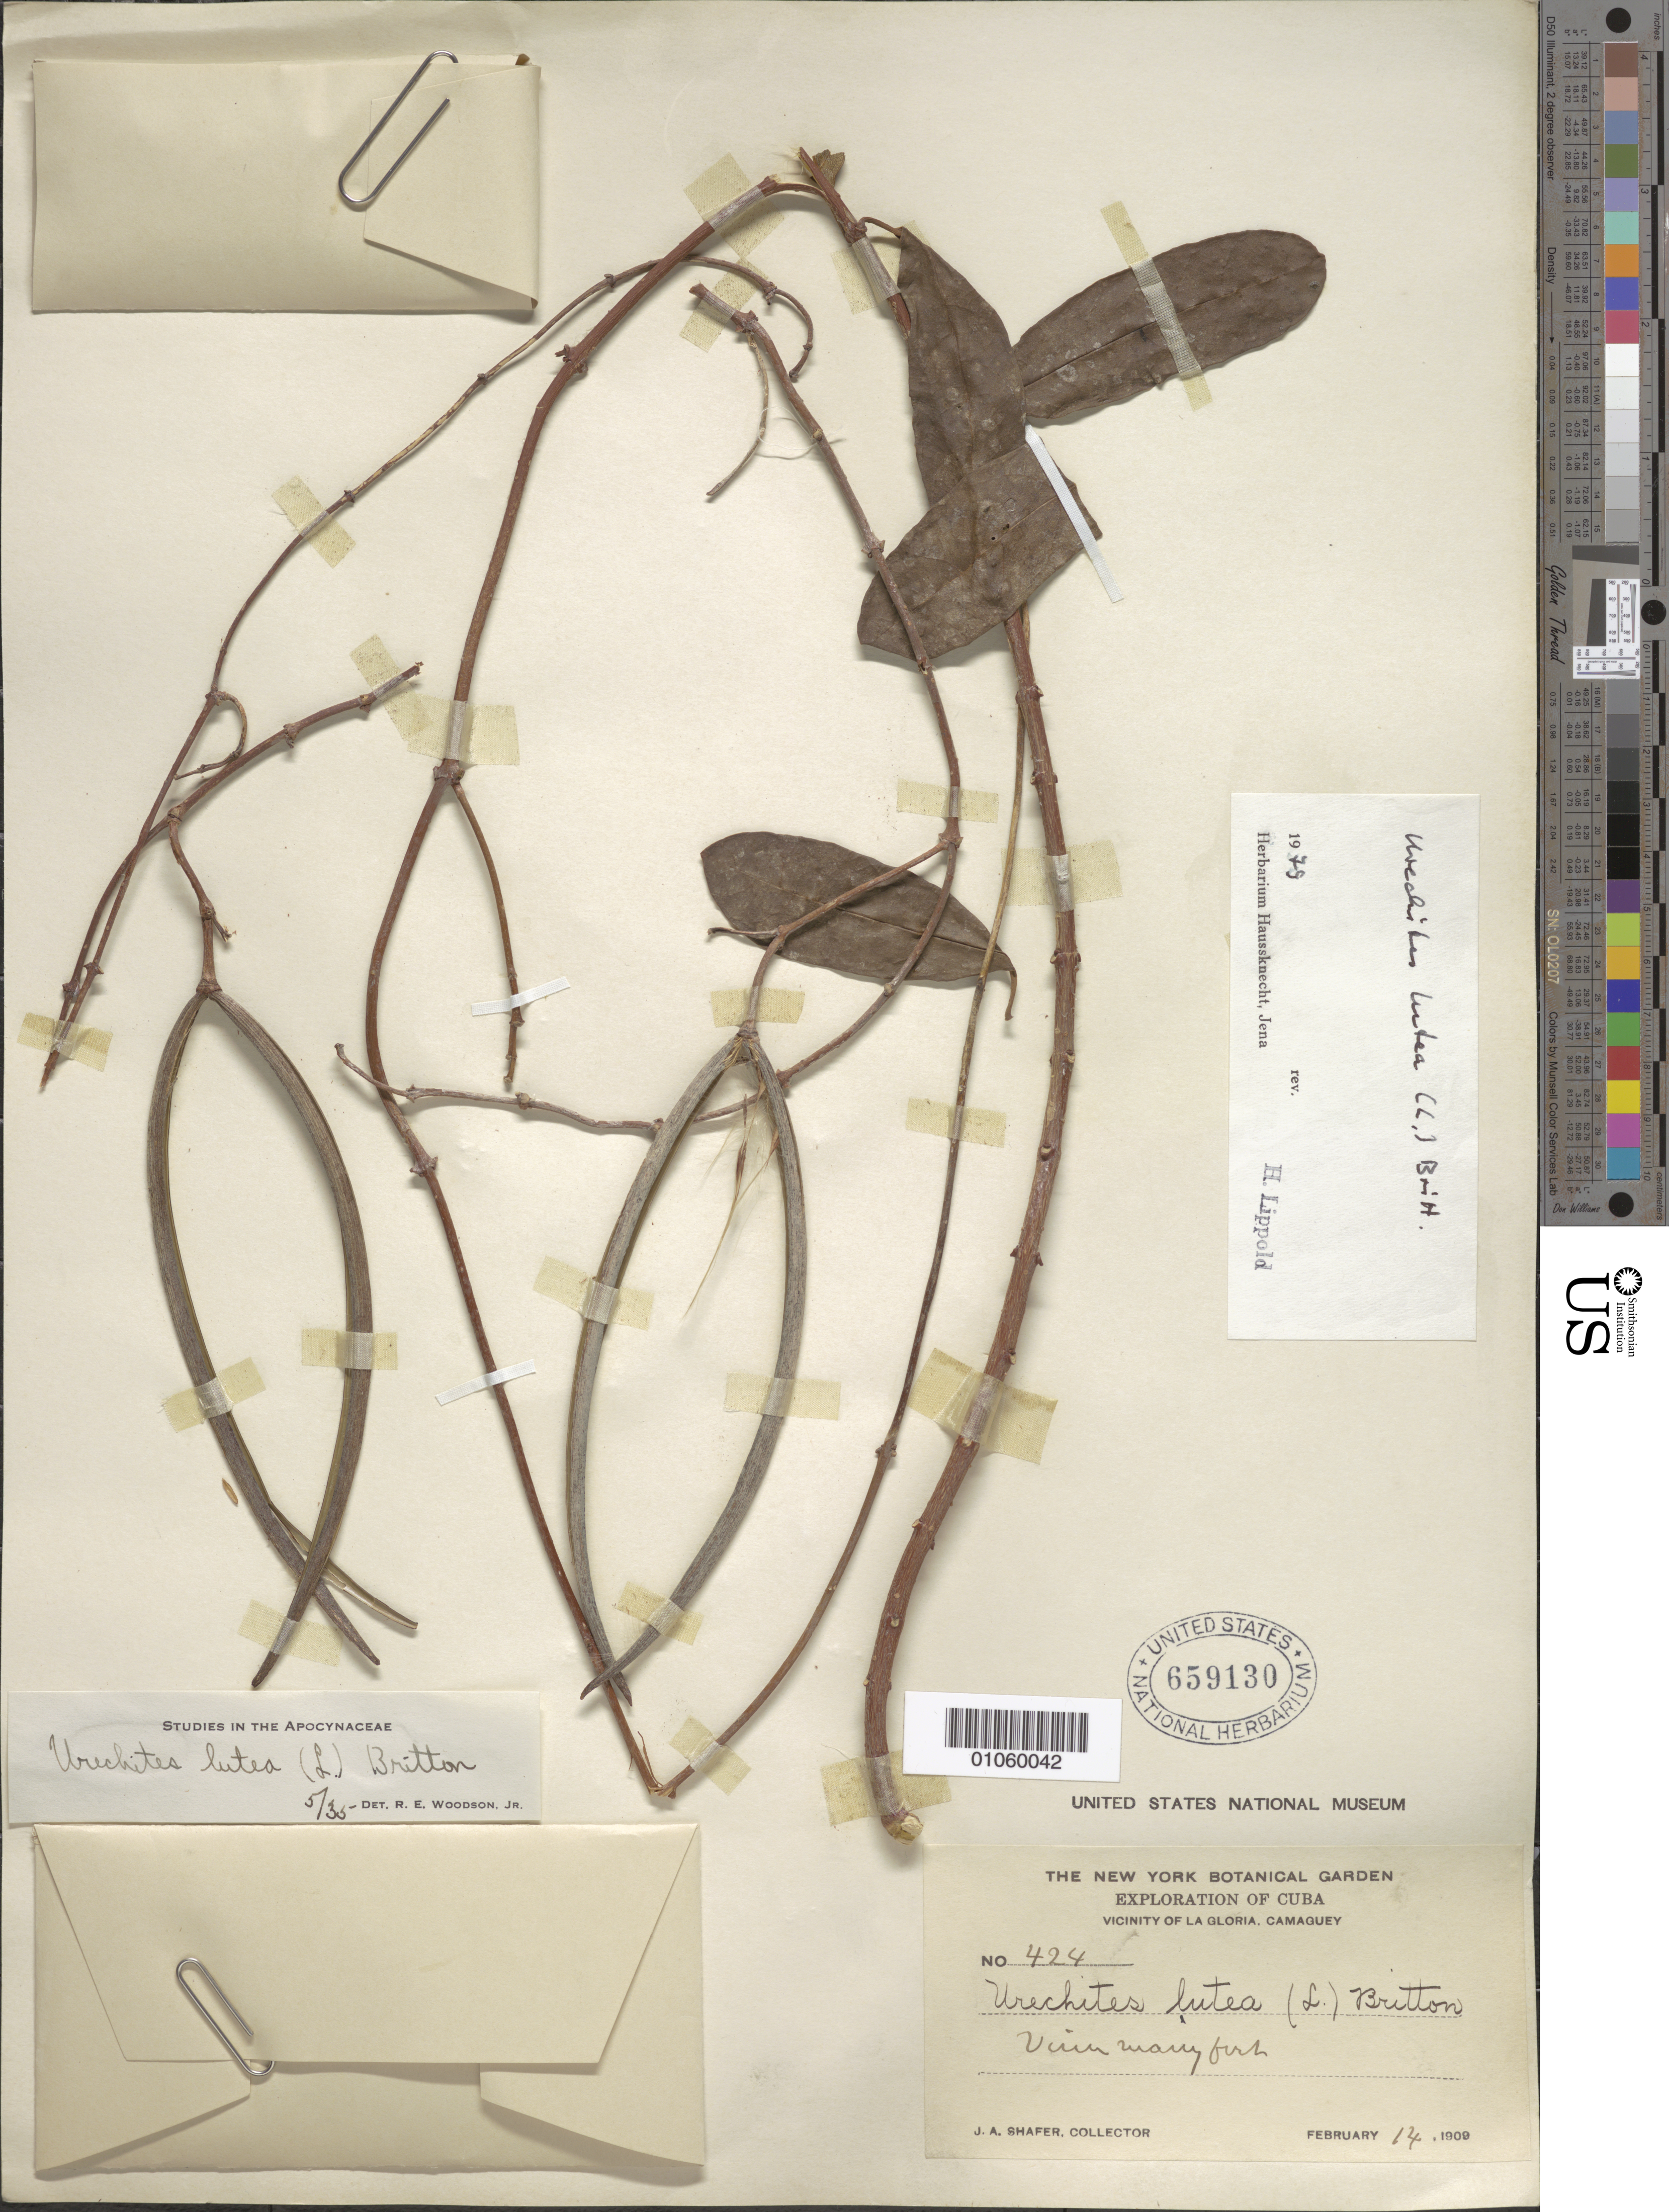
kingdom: Plantae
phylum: Tracheophyta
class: Magnoliopsida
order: Gentianales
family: Apocynaceae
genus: Urechites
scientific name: Urechites lutea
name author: (L.) Britton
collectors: J. A. Shafer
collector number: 424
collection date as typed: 14 Feb 1909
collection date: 1909-02-14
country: Cuba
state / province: Camagüey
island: Cuba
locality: Vicinity of La Gloria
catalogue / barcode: US 659130